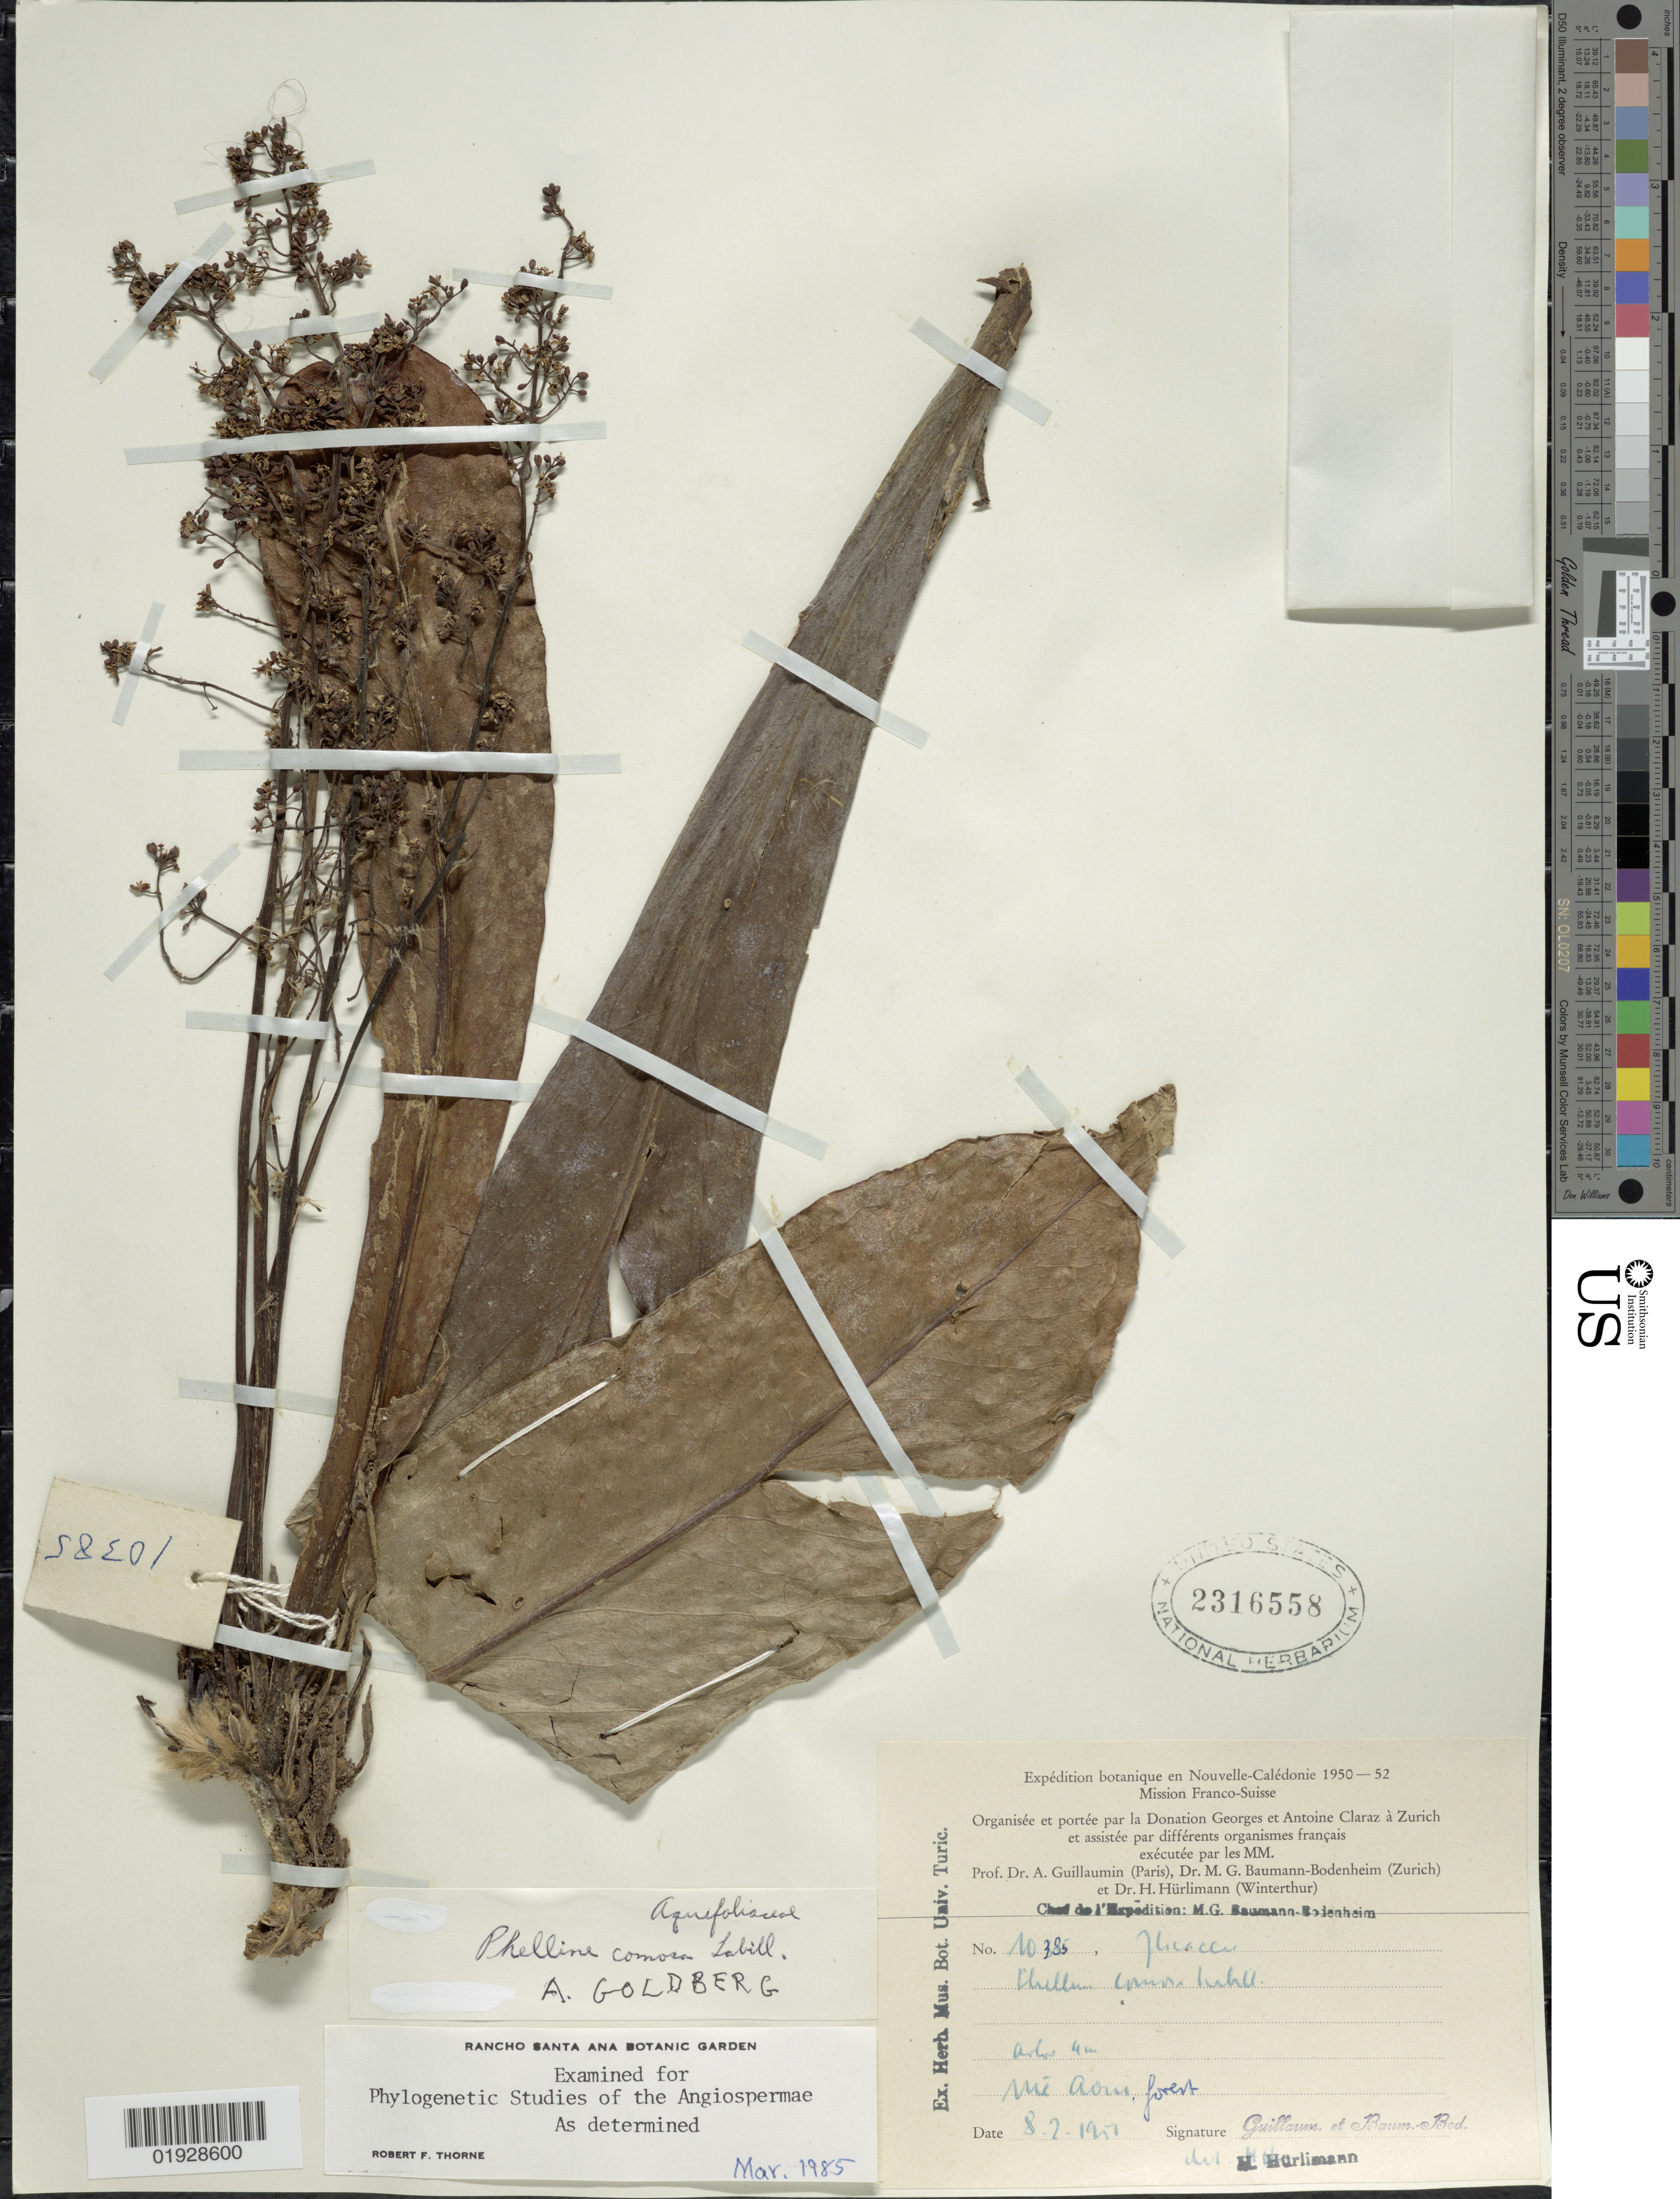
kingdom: Plantae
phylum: Tracheophyta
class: Magnoliopsida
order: Asterales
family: Phellinaceae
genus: Phelline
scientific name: Phelline comosa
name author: Labill.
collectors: A. Guillaumin & M. G. Baumann-Bodenheim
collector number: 10385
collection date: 1951-02-08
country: New Caledonia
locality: Mé Aoui forest.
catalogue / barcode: US 2316558